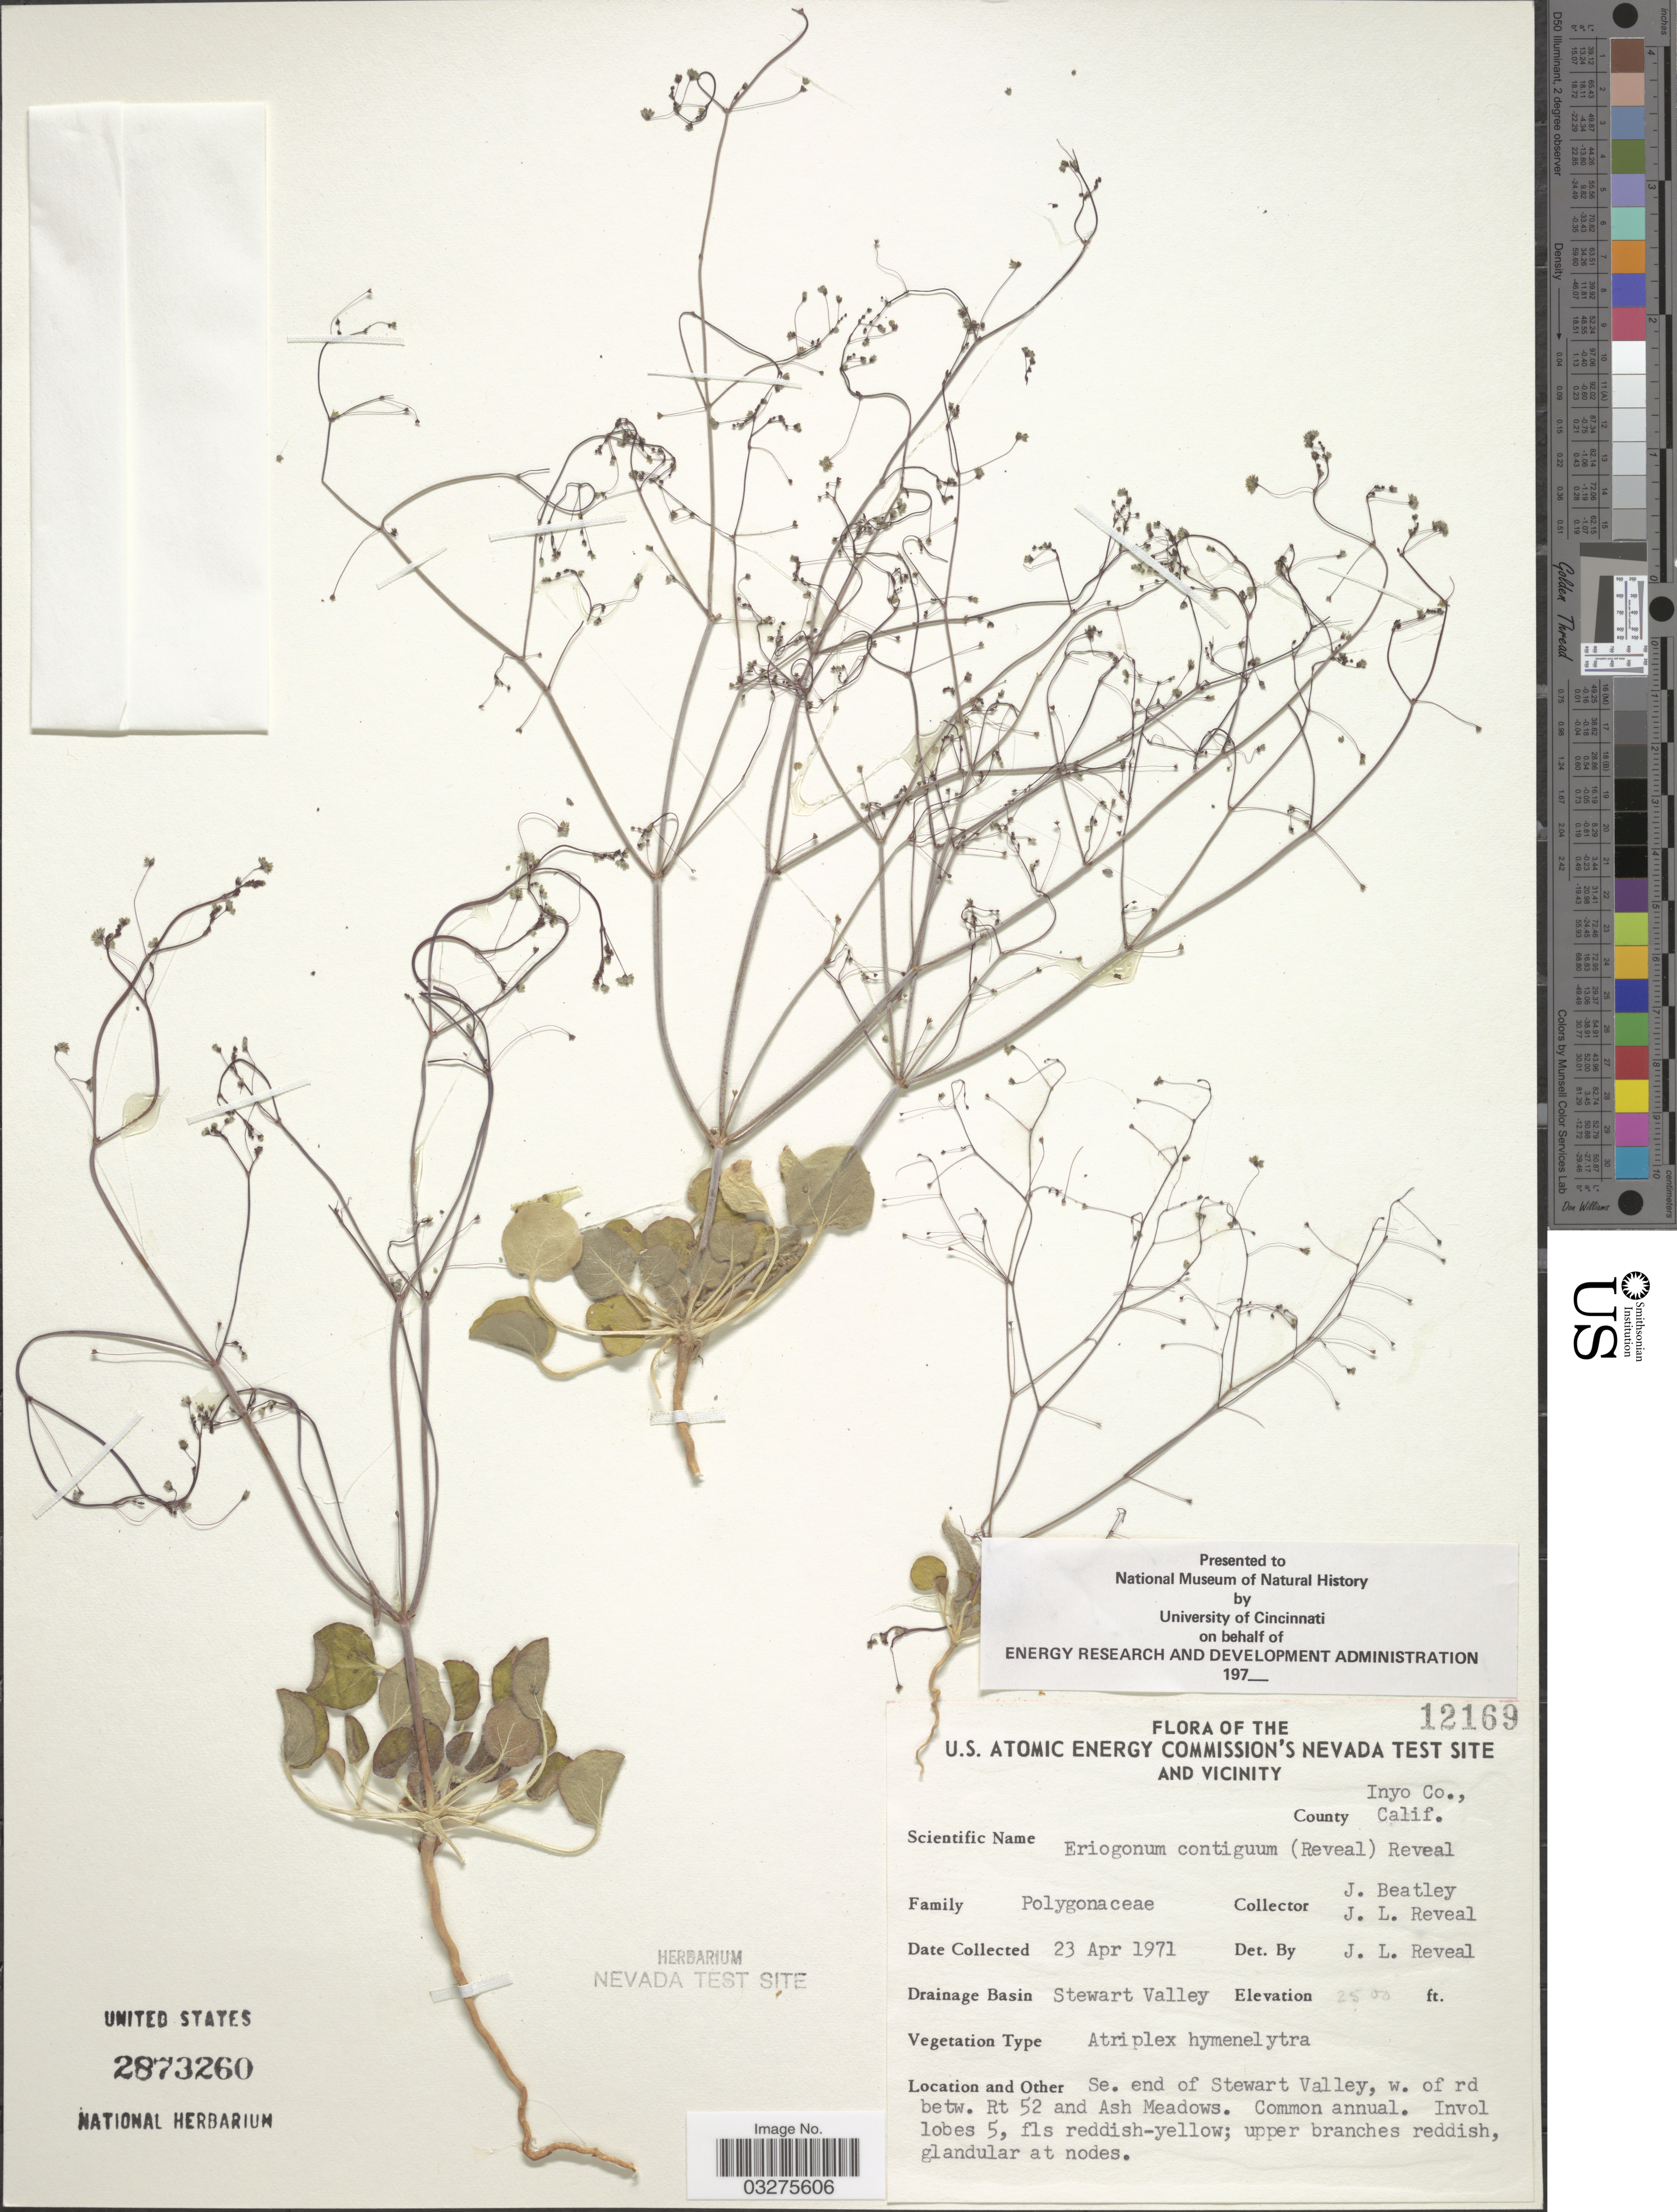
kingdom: Plantae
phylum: Tracheophyta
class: Magnoliopsida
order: Caryophyllales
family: Polygonaceae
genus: Eriogonum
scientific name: Eriogonum contiguum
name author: (Reveal) Reveal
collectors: J. C. Beatley & J. L. Reveal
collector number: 12169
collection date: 1971-04-23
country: United States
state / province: California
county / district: Inyo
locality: U.S. Atomic Energy Commission's Nevada Test Site and vicinity. County Inyo Co. Calif. Drainage Basin Stewart Valley. Se. end of Stewart Valley, w. of rd betw. Rt 52 and Ash Meadows.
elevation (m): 762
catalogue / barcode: US 2873260